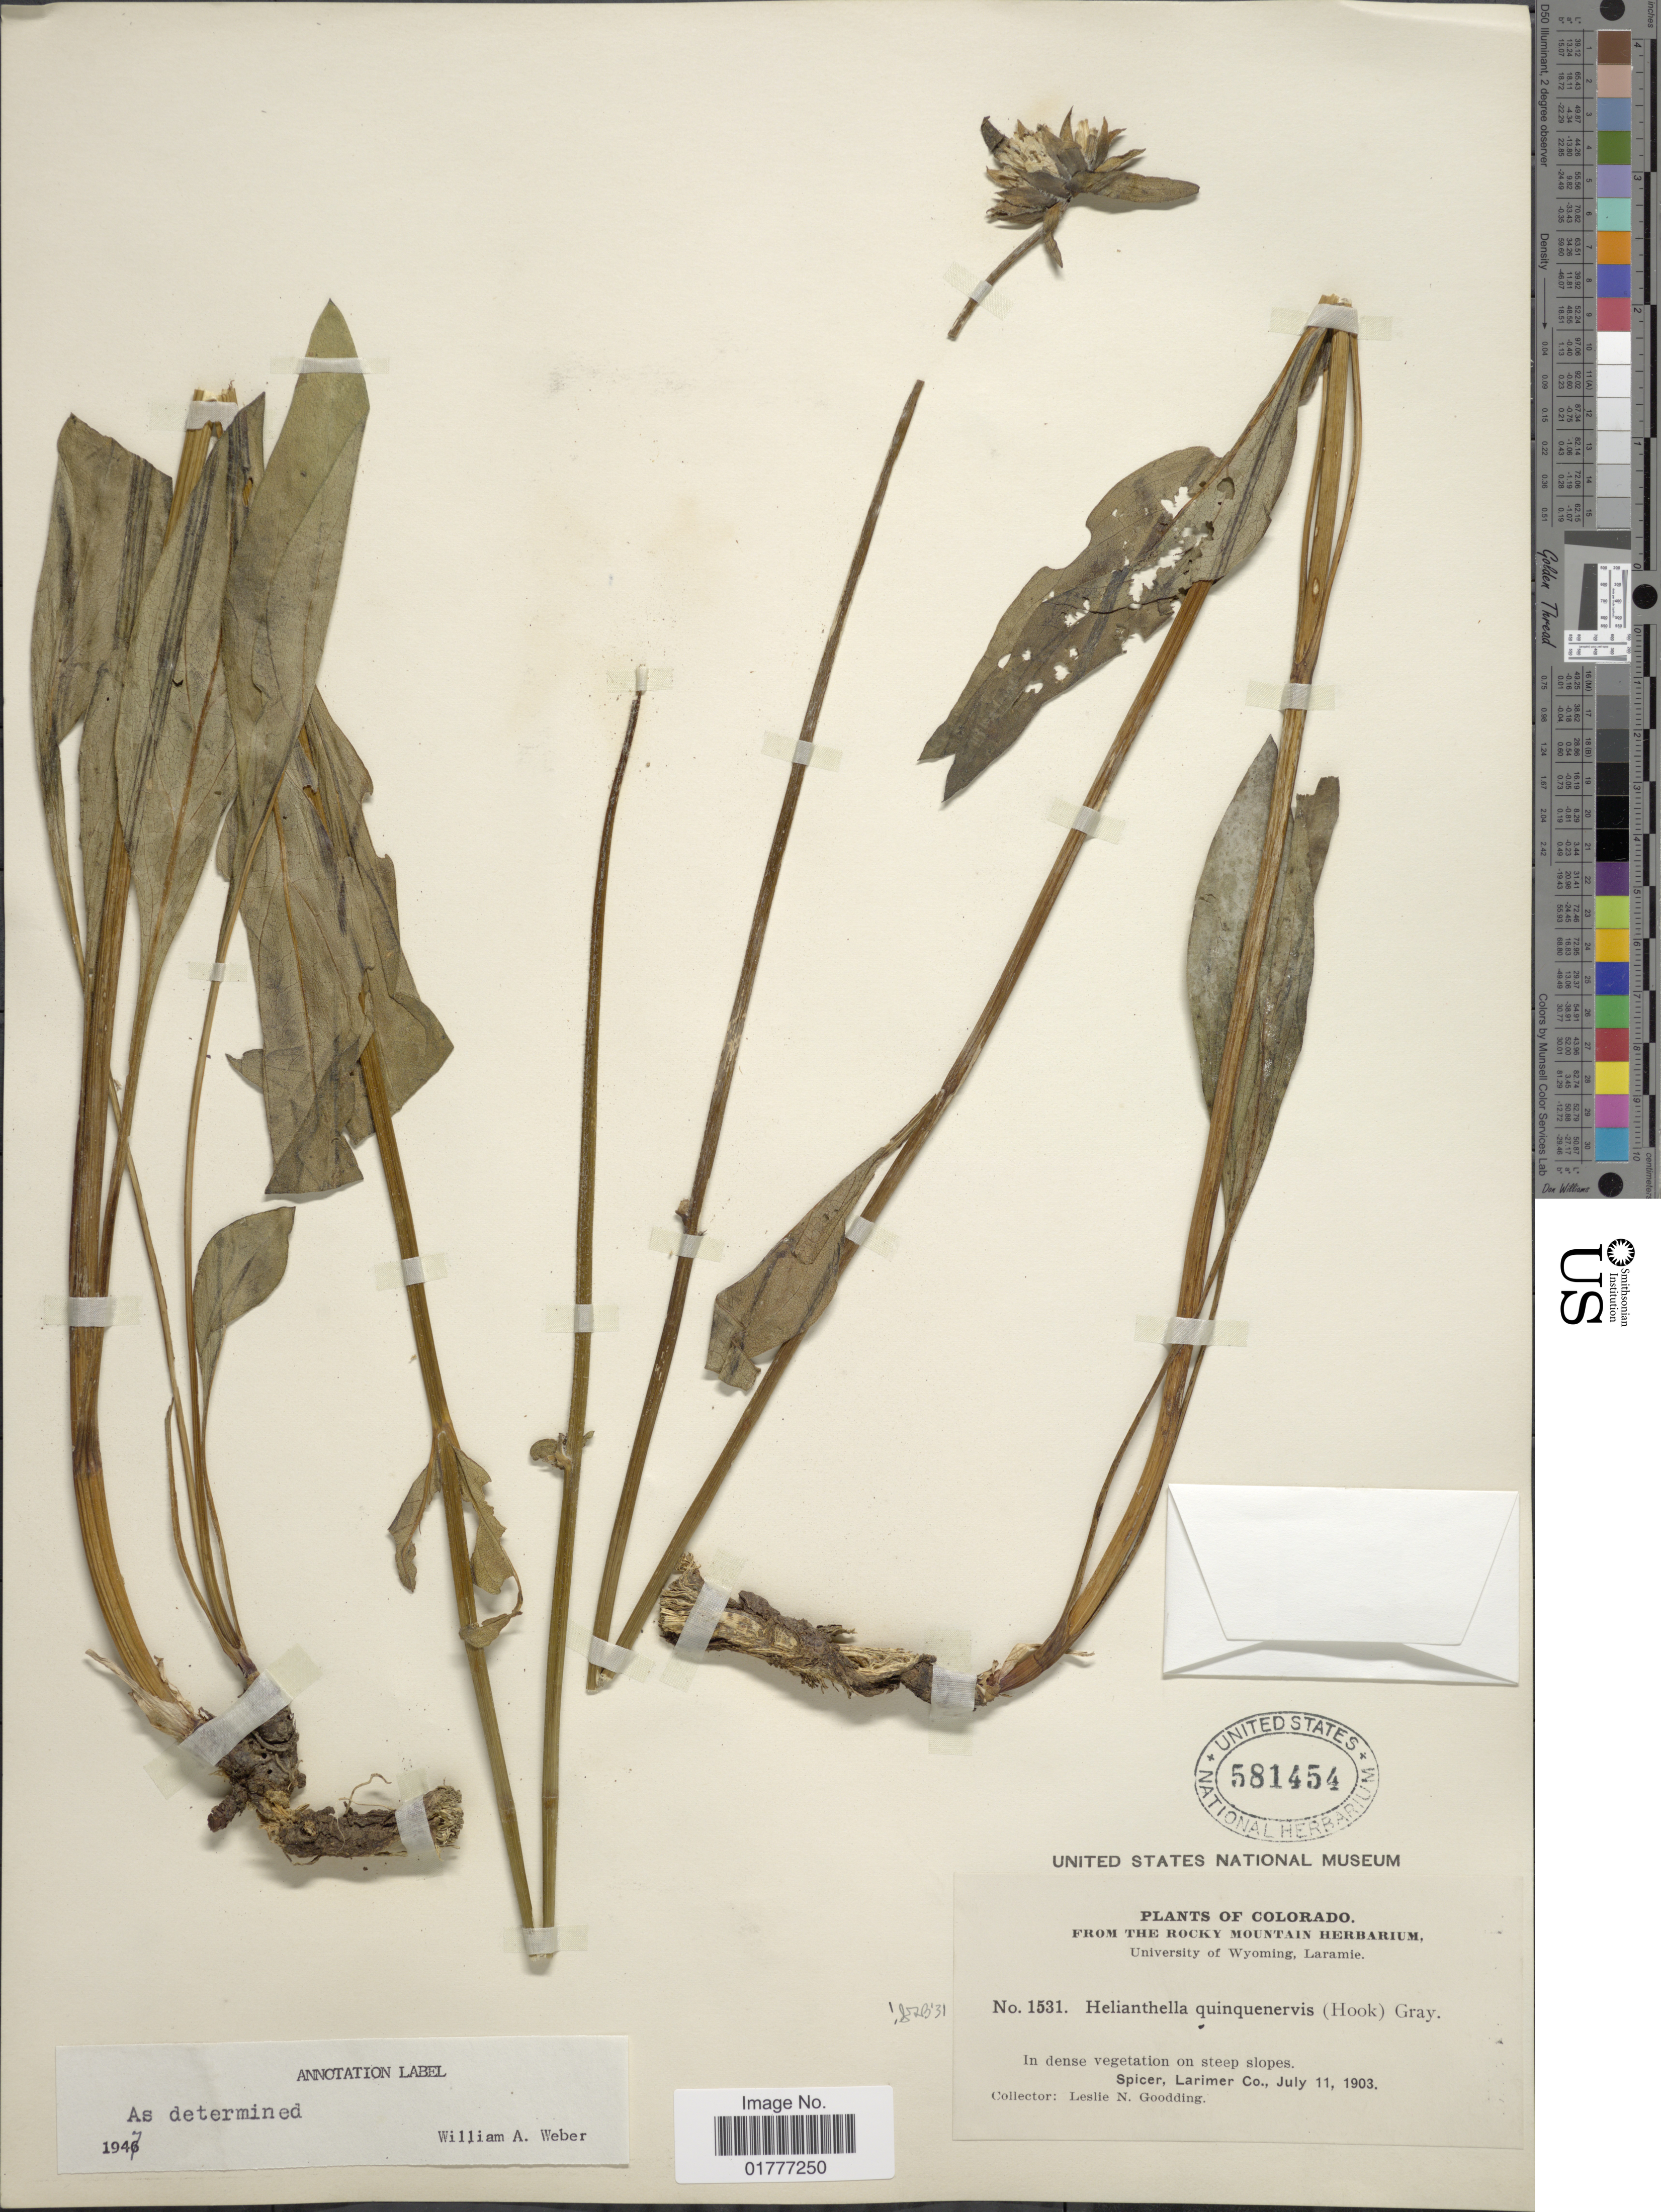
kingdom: Plantae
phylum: Tracheophyta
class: Magnoliopsida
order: Asterales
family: Asteraceae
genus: Helianthella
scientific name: Helianthella quinquenervis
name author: (Hook.) A. Gray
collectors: L. N. Goodding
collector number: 1531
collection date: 1903-07-11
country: United States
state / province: Colorado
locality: In dense vegtation on steep slopes, Spicer, Larimer Co.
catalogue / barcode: US 581454